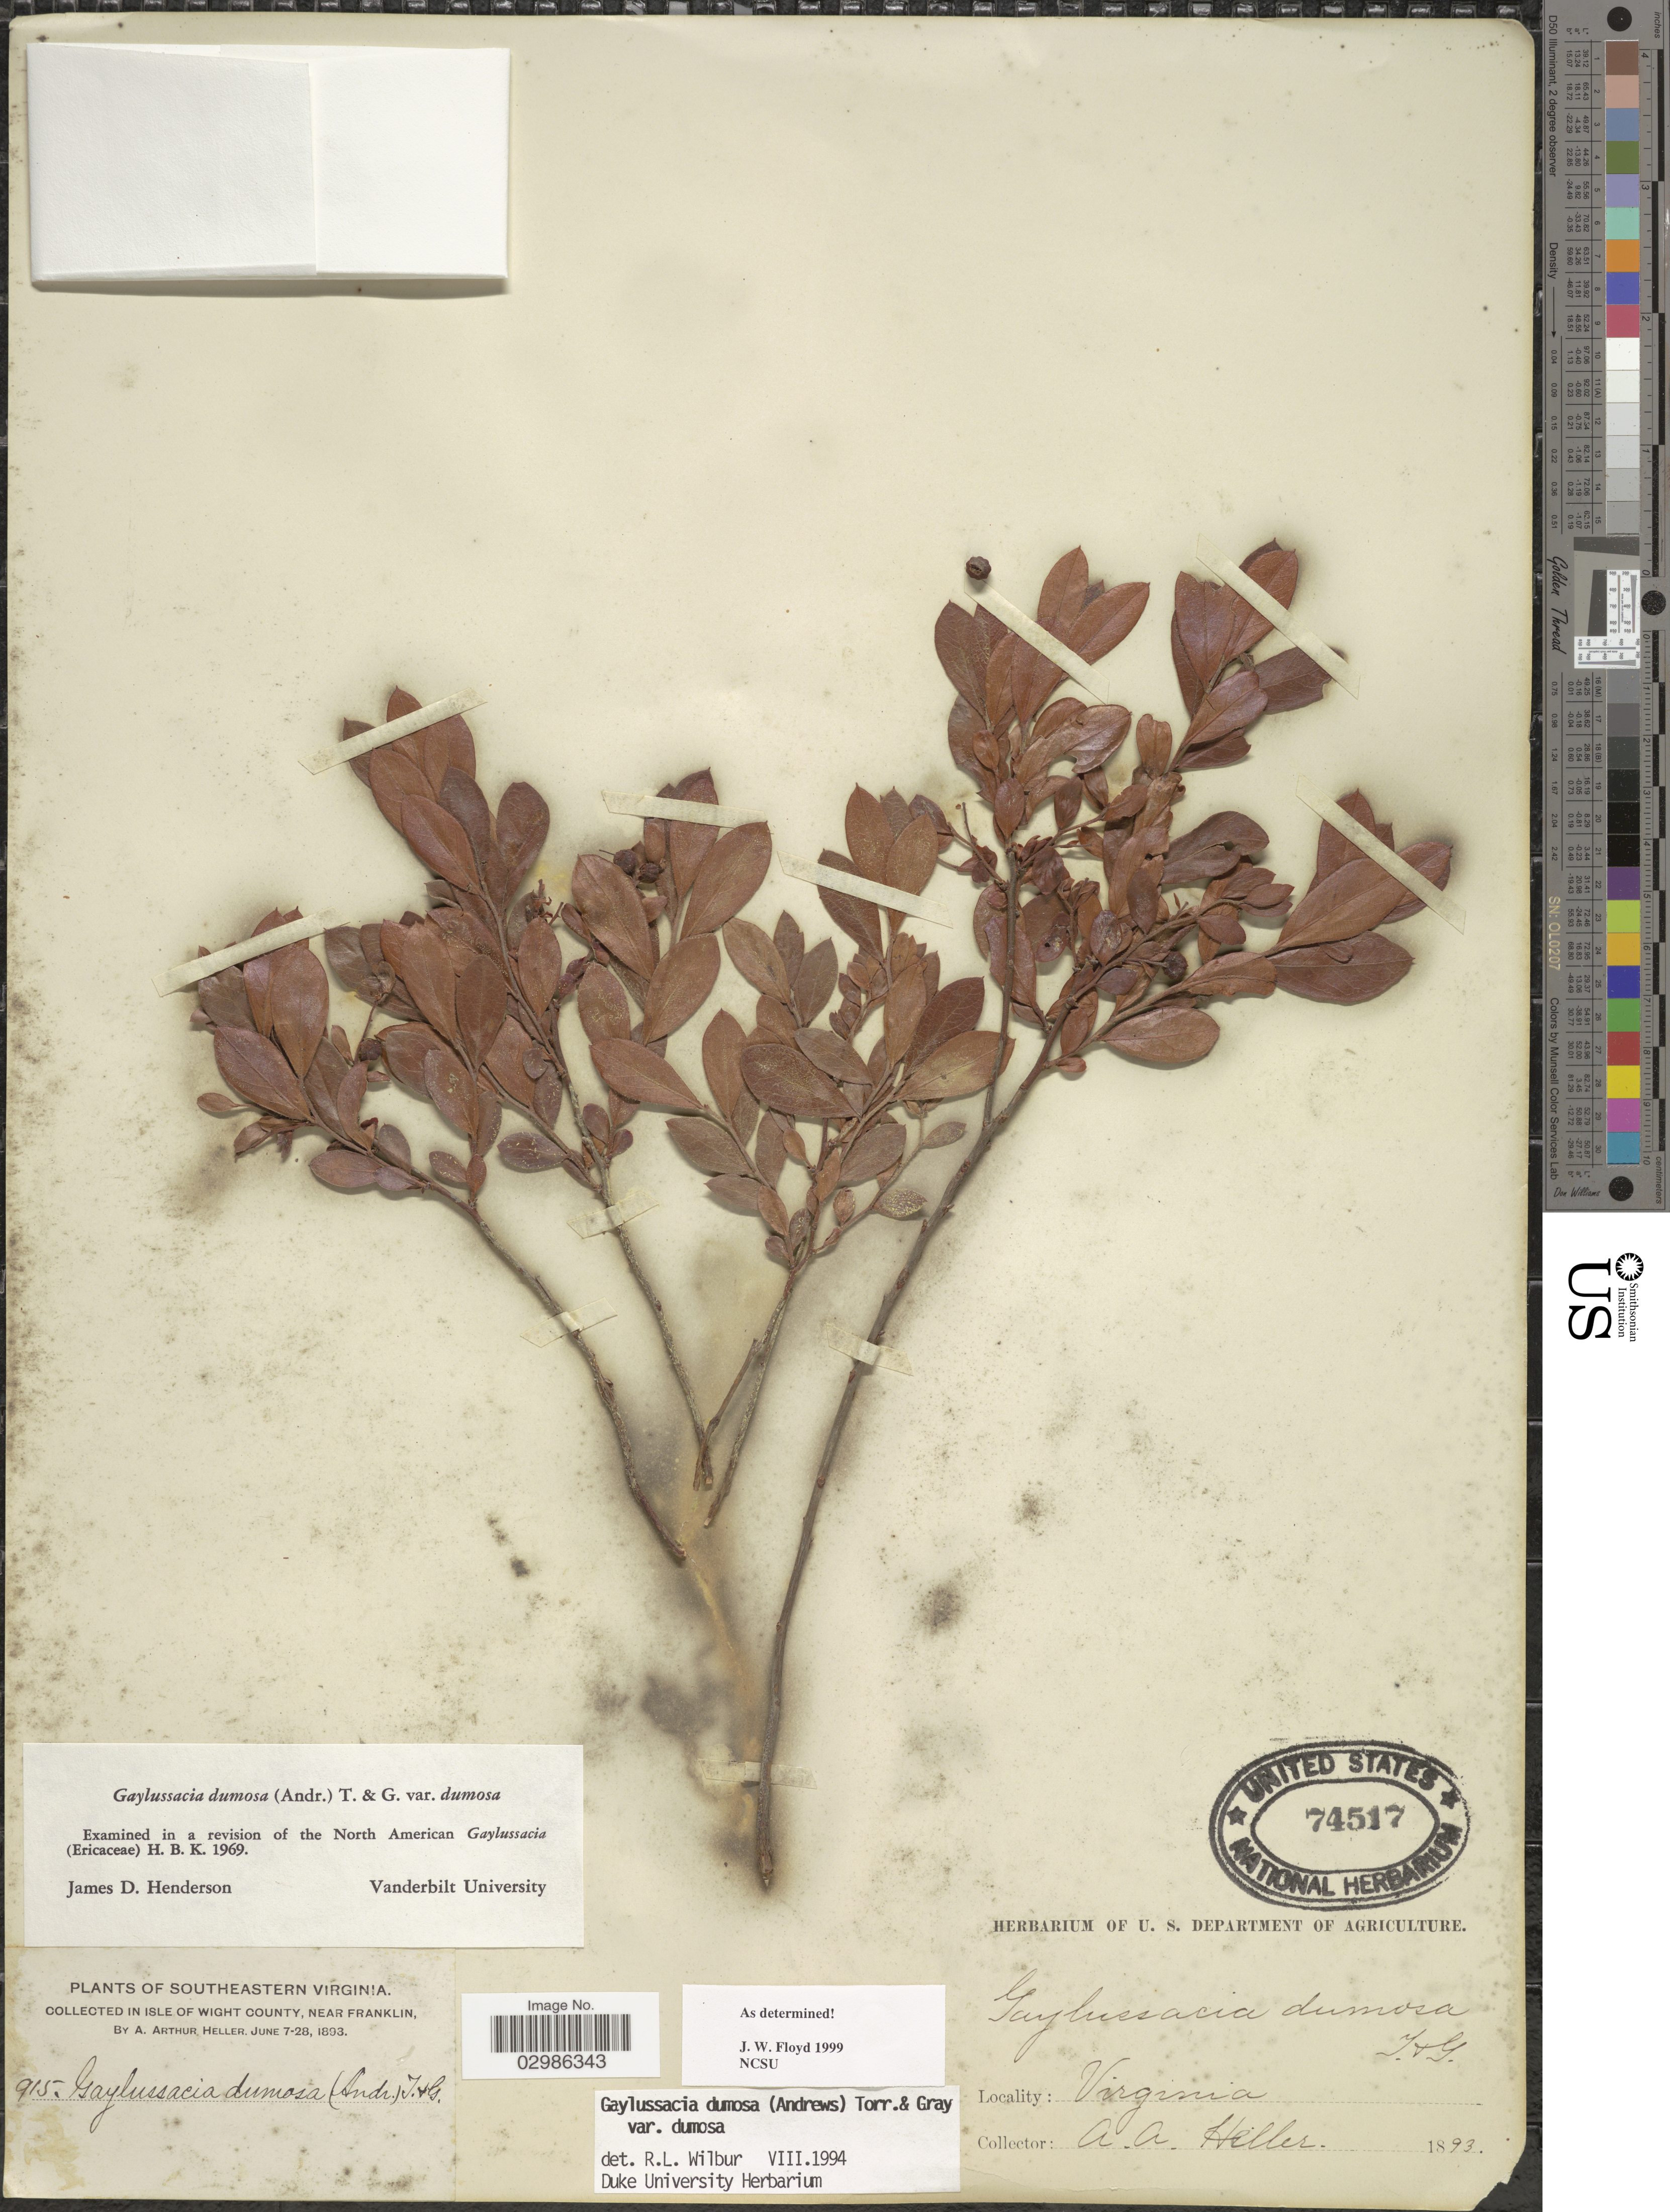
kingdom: Plantae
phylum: Tracheophyta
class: Magnoliopsida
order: Ericales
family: Ericaceae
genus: Gaylussacia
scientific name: Gaylussacia dumosa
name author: (Andrews) Torr. & A. Gray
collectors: A. A. Heller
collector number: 915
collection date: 1893-06-07/1893-06-28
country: United States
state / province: Virginia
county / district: Isle of Wight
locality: Southeastern Virginia, in Isle of Wight County, Near Franklin.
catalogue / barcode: US 74517